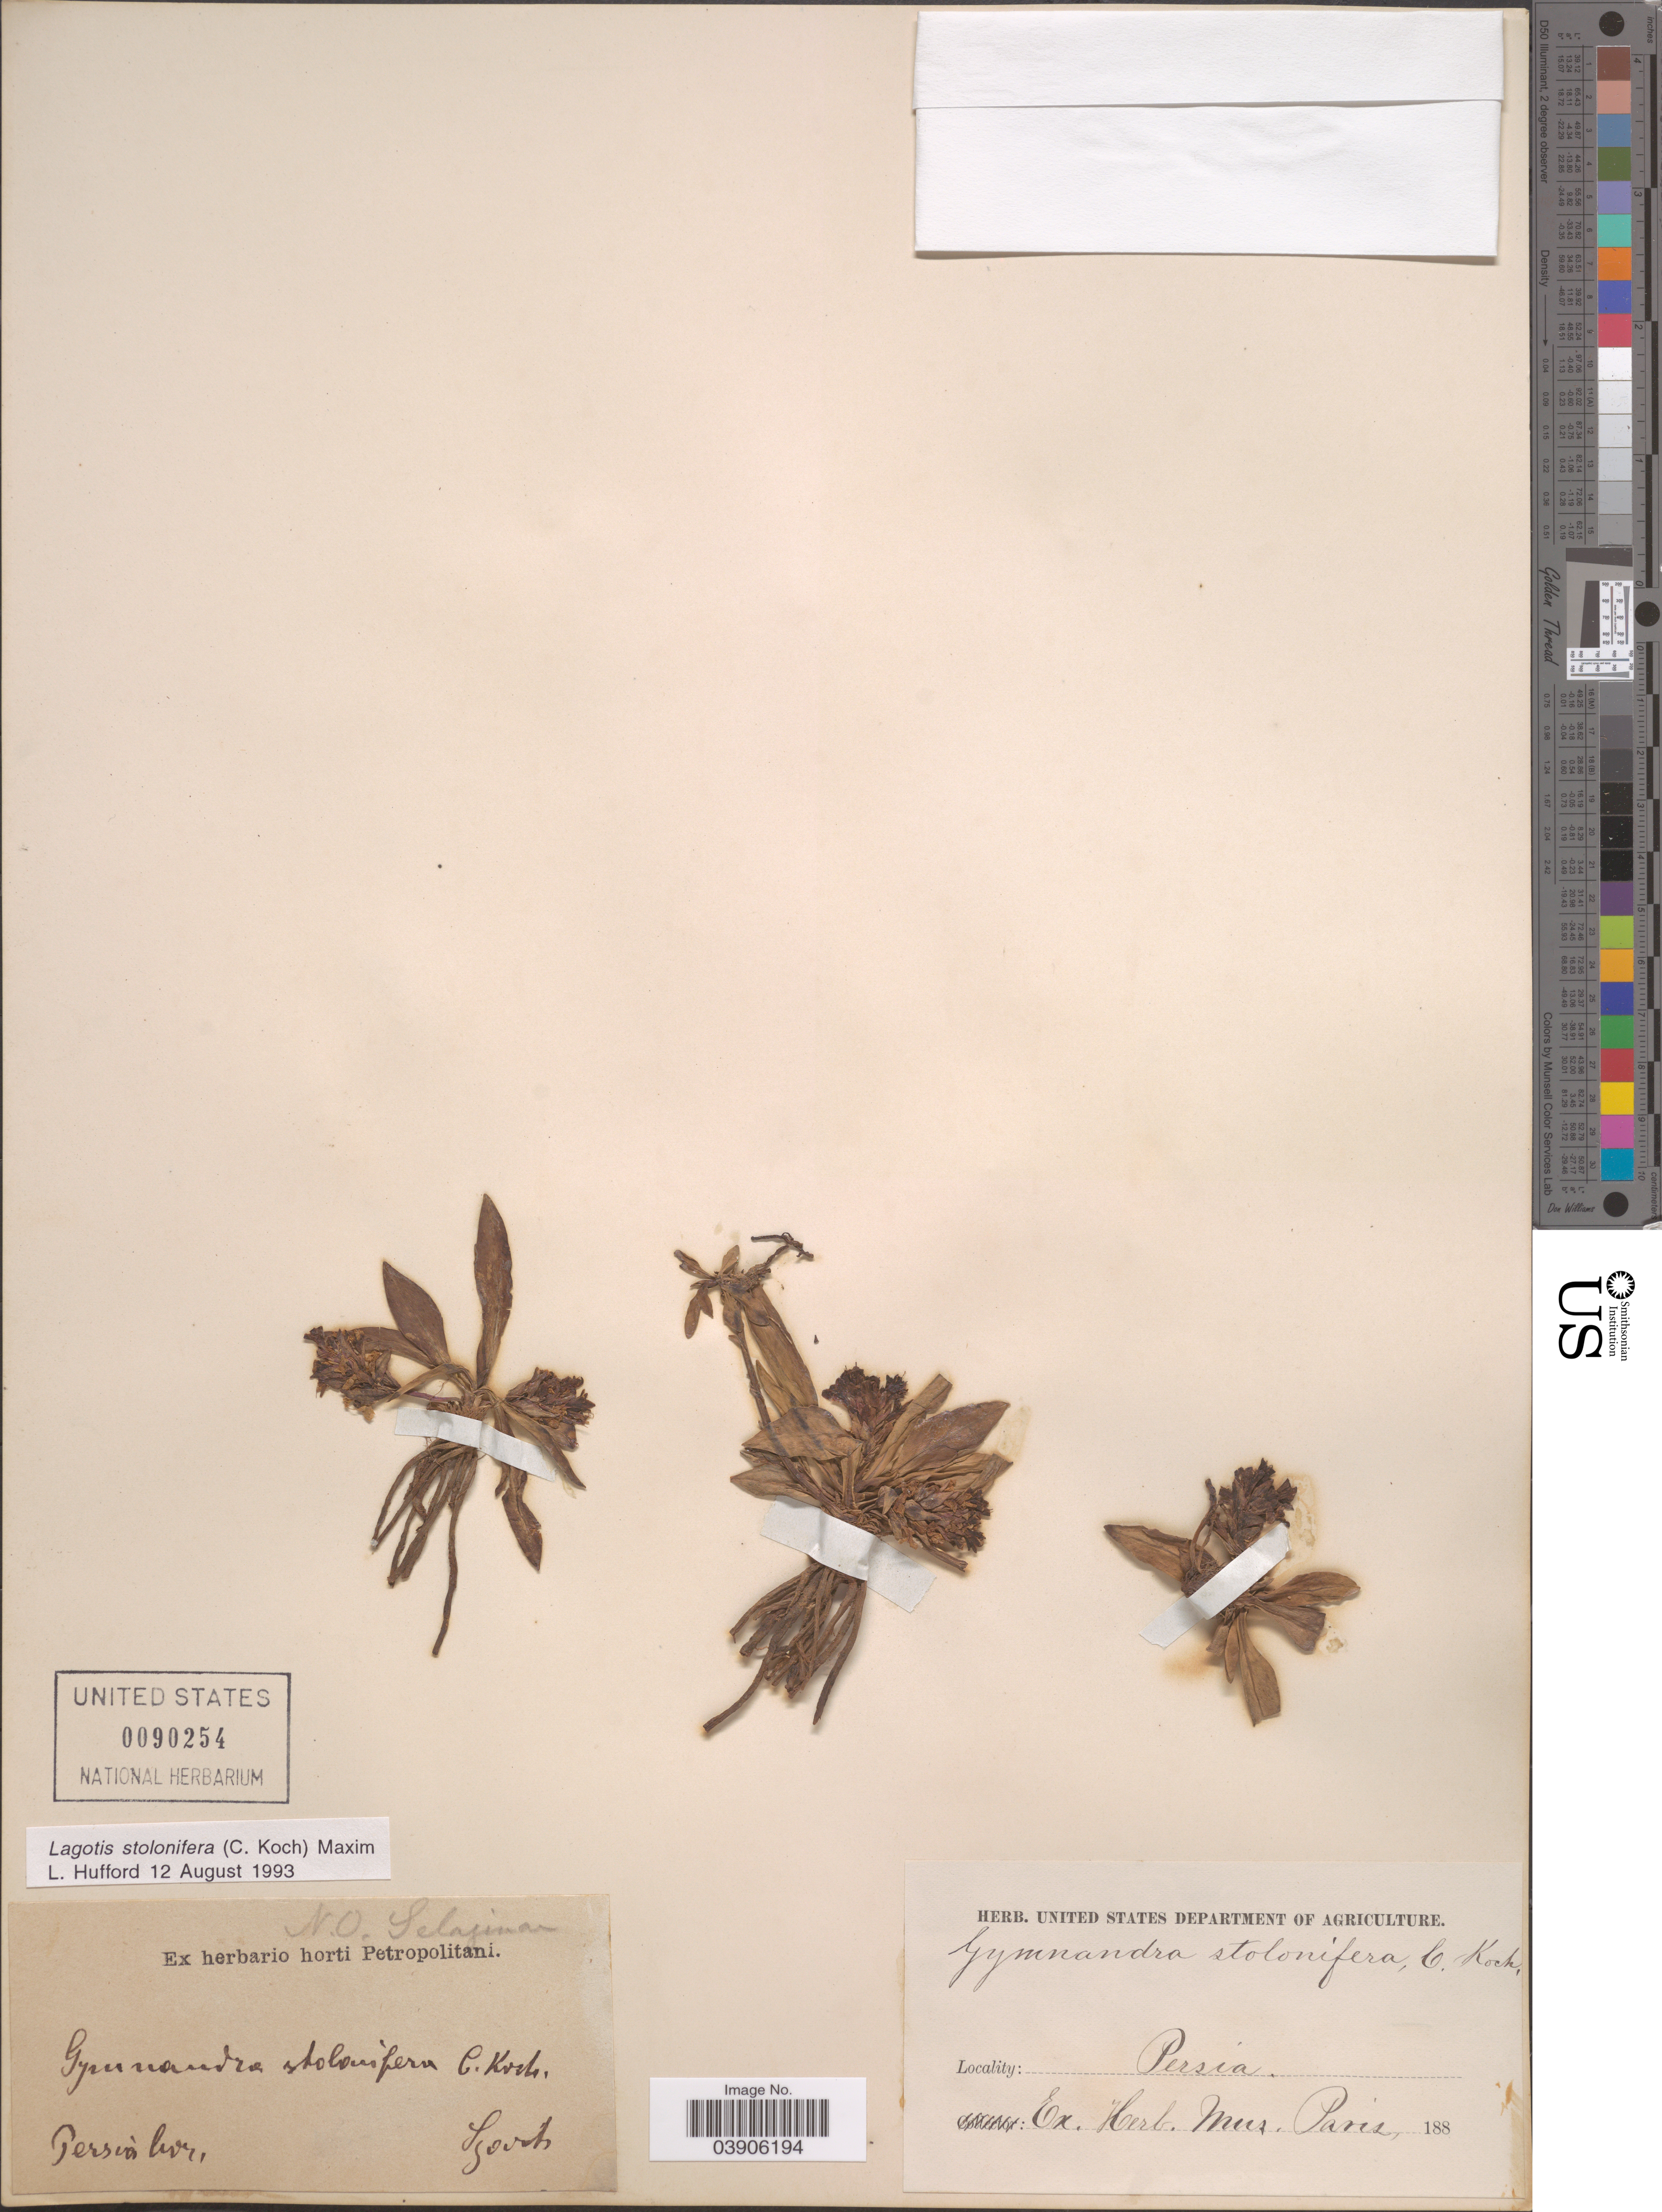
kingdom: Plantae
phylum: Tracheophyta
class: Magnoliopsida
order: Lamiales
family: Plantaginaceae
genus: Lagotis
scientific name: Lagotis stolonifera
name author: Maxim.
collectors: Szovits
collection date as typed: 188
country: Iran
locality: Persia bor.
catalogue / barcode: US 90254